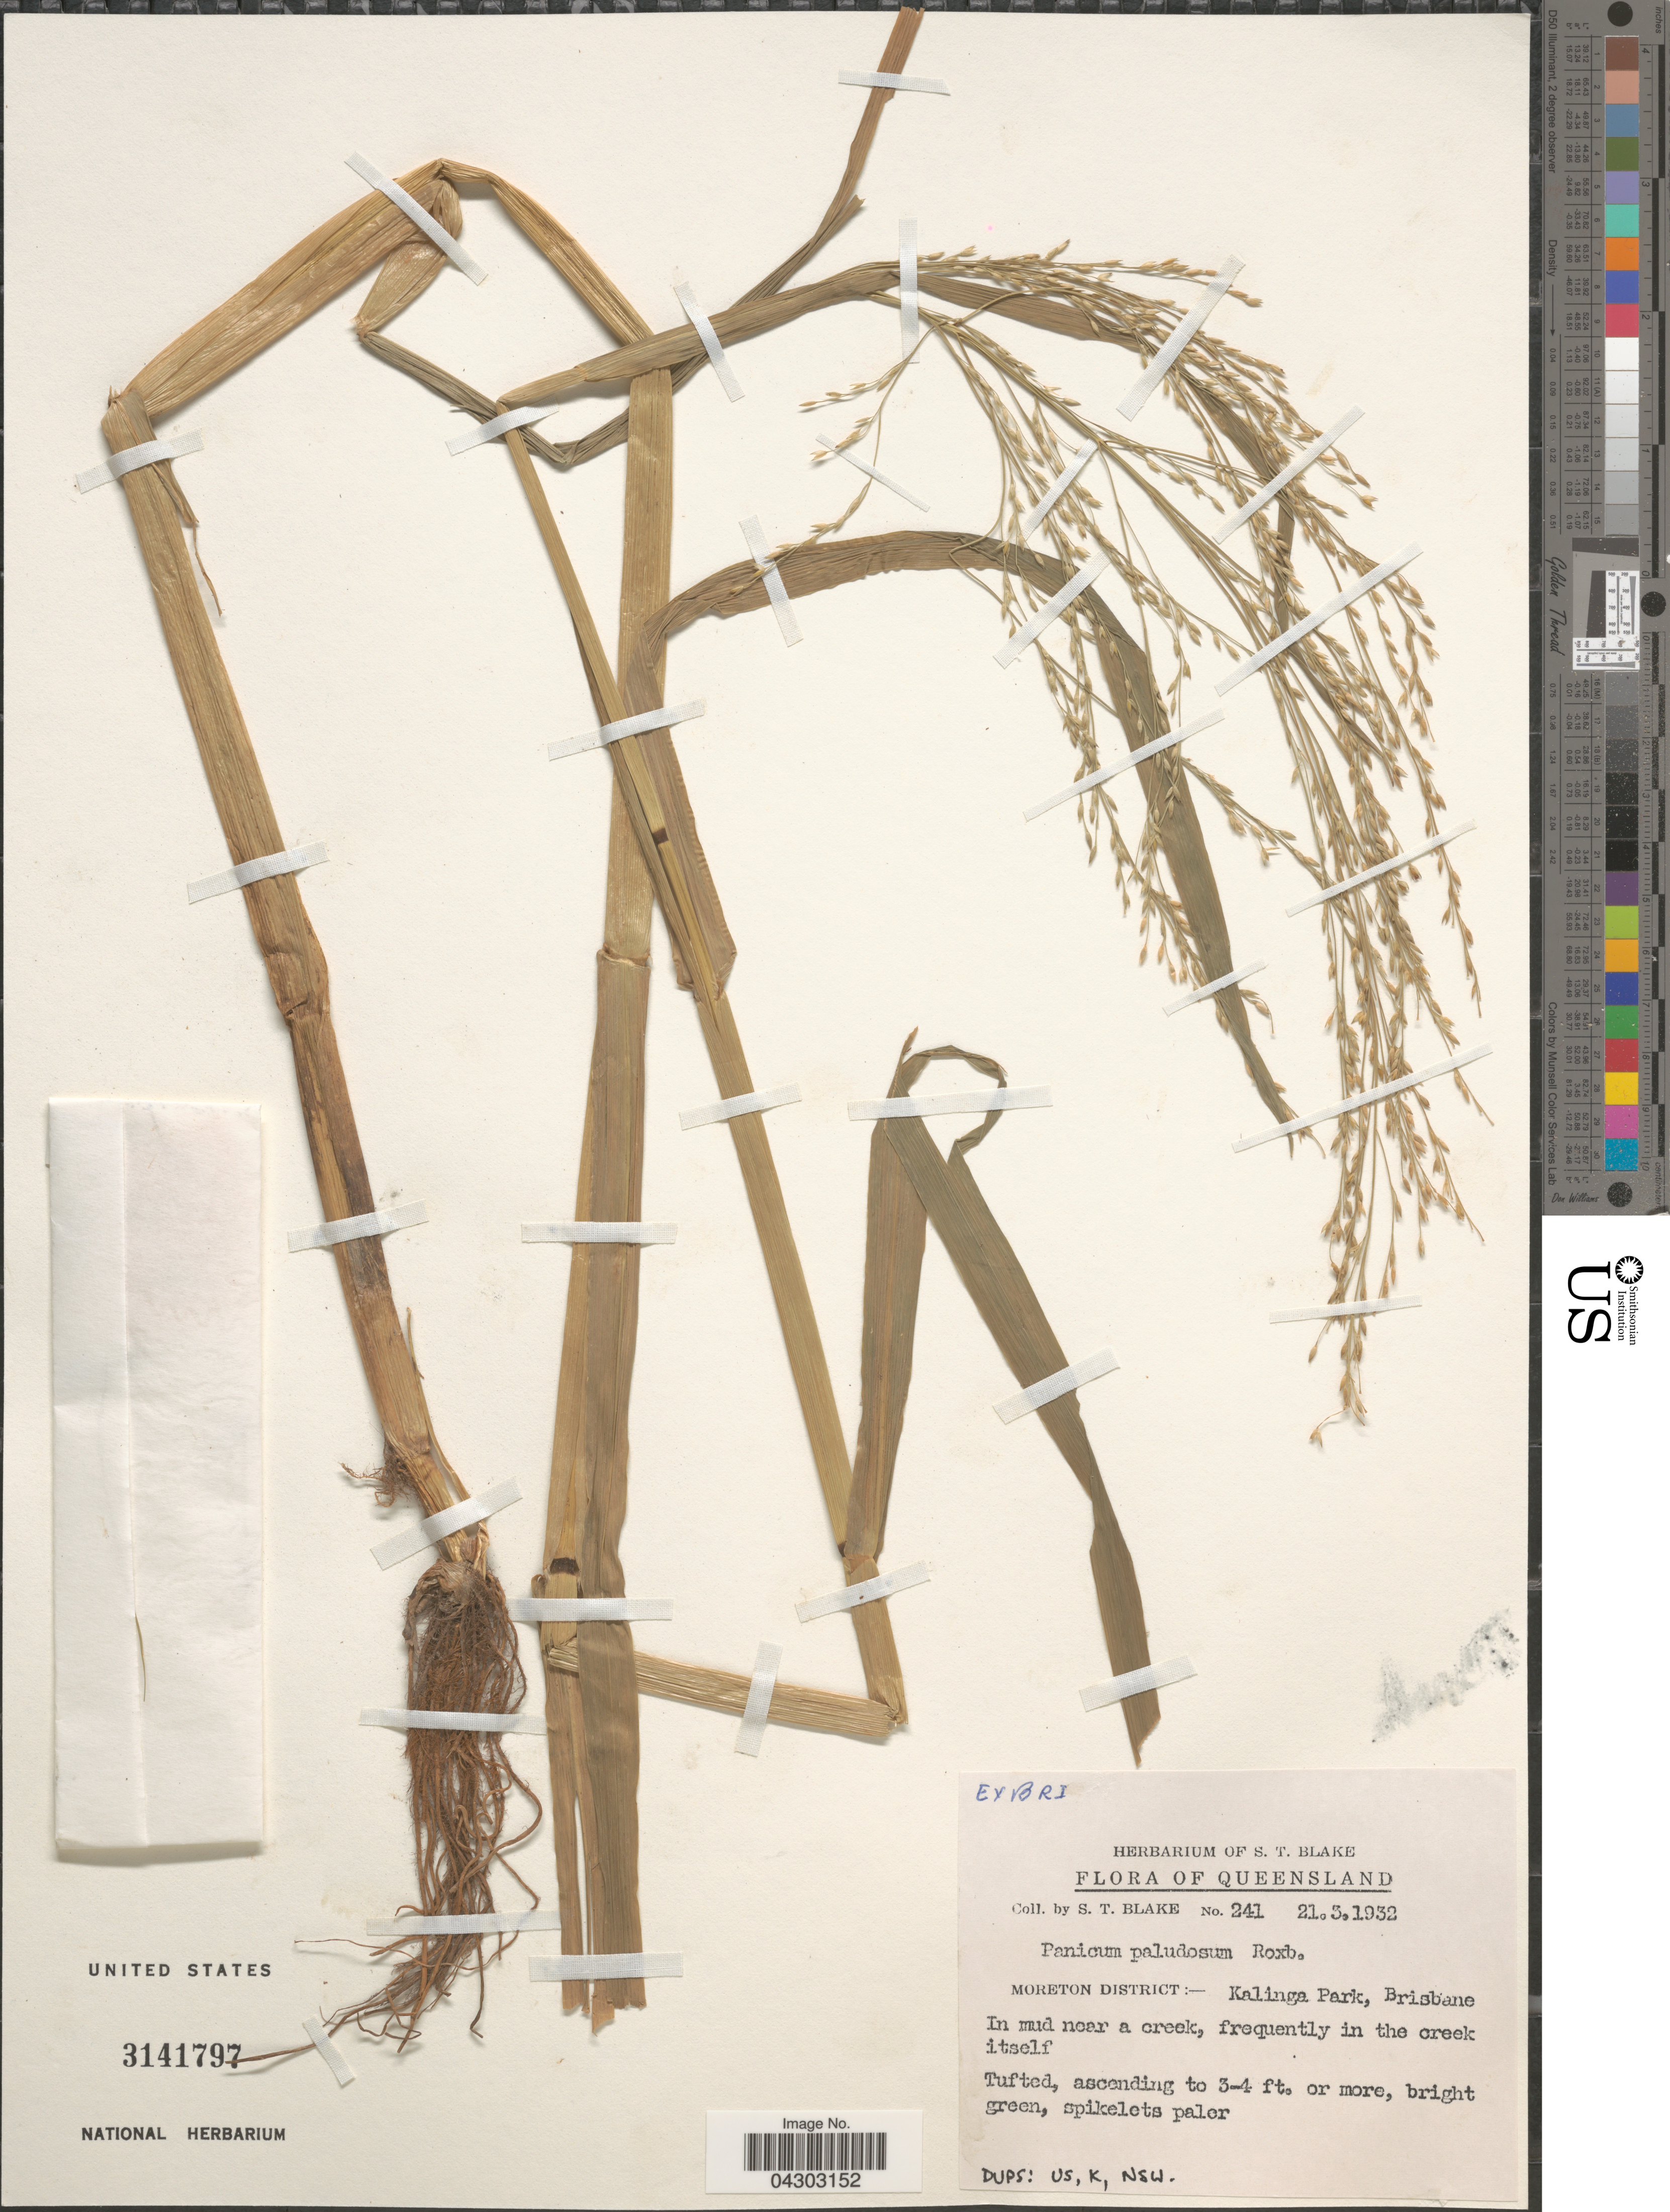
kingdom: Plantae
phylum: Tracheophyta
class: Liliopsida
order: Poales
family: Poaceae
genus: Panicum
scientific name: Panicum paludosum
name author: Roxb.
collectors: S. T. Blake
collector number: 241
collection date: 1932-03-21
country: Australia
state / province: Queensland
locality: Moreton District:- Kalinga Park, Brisbane.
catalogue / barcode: US 3141797